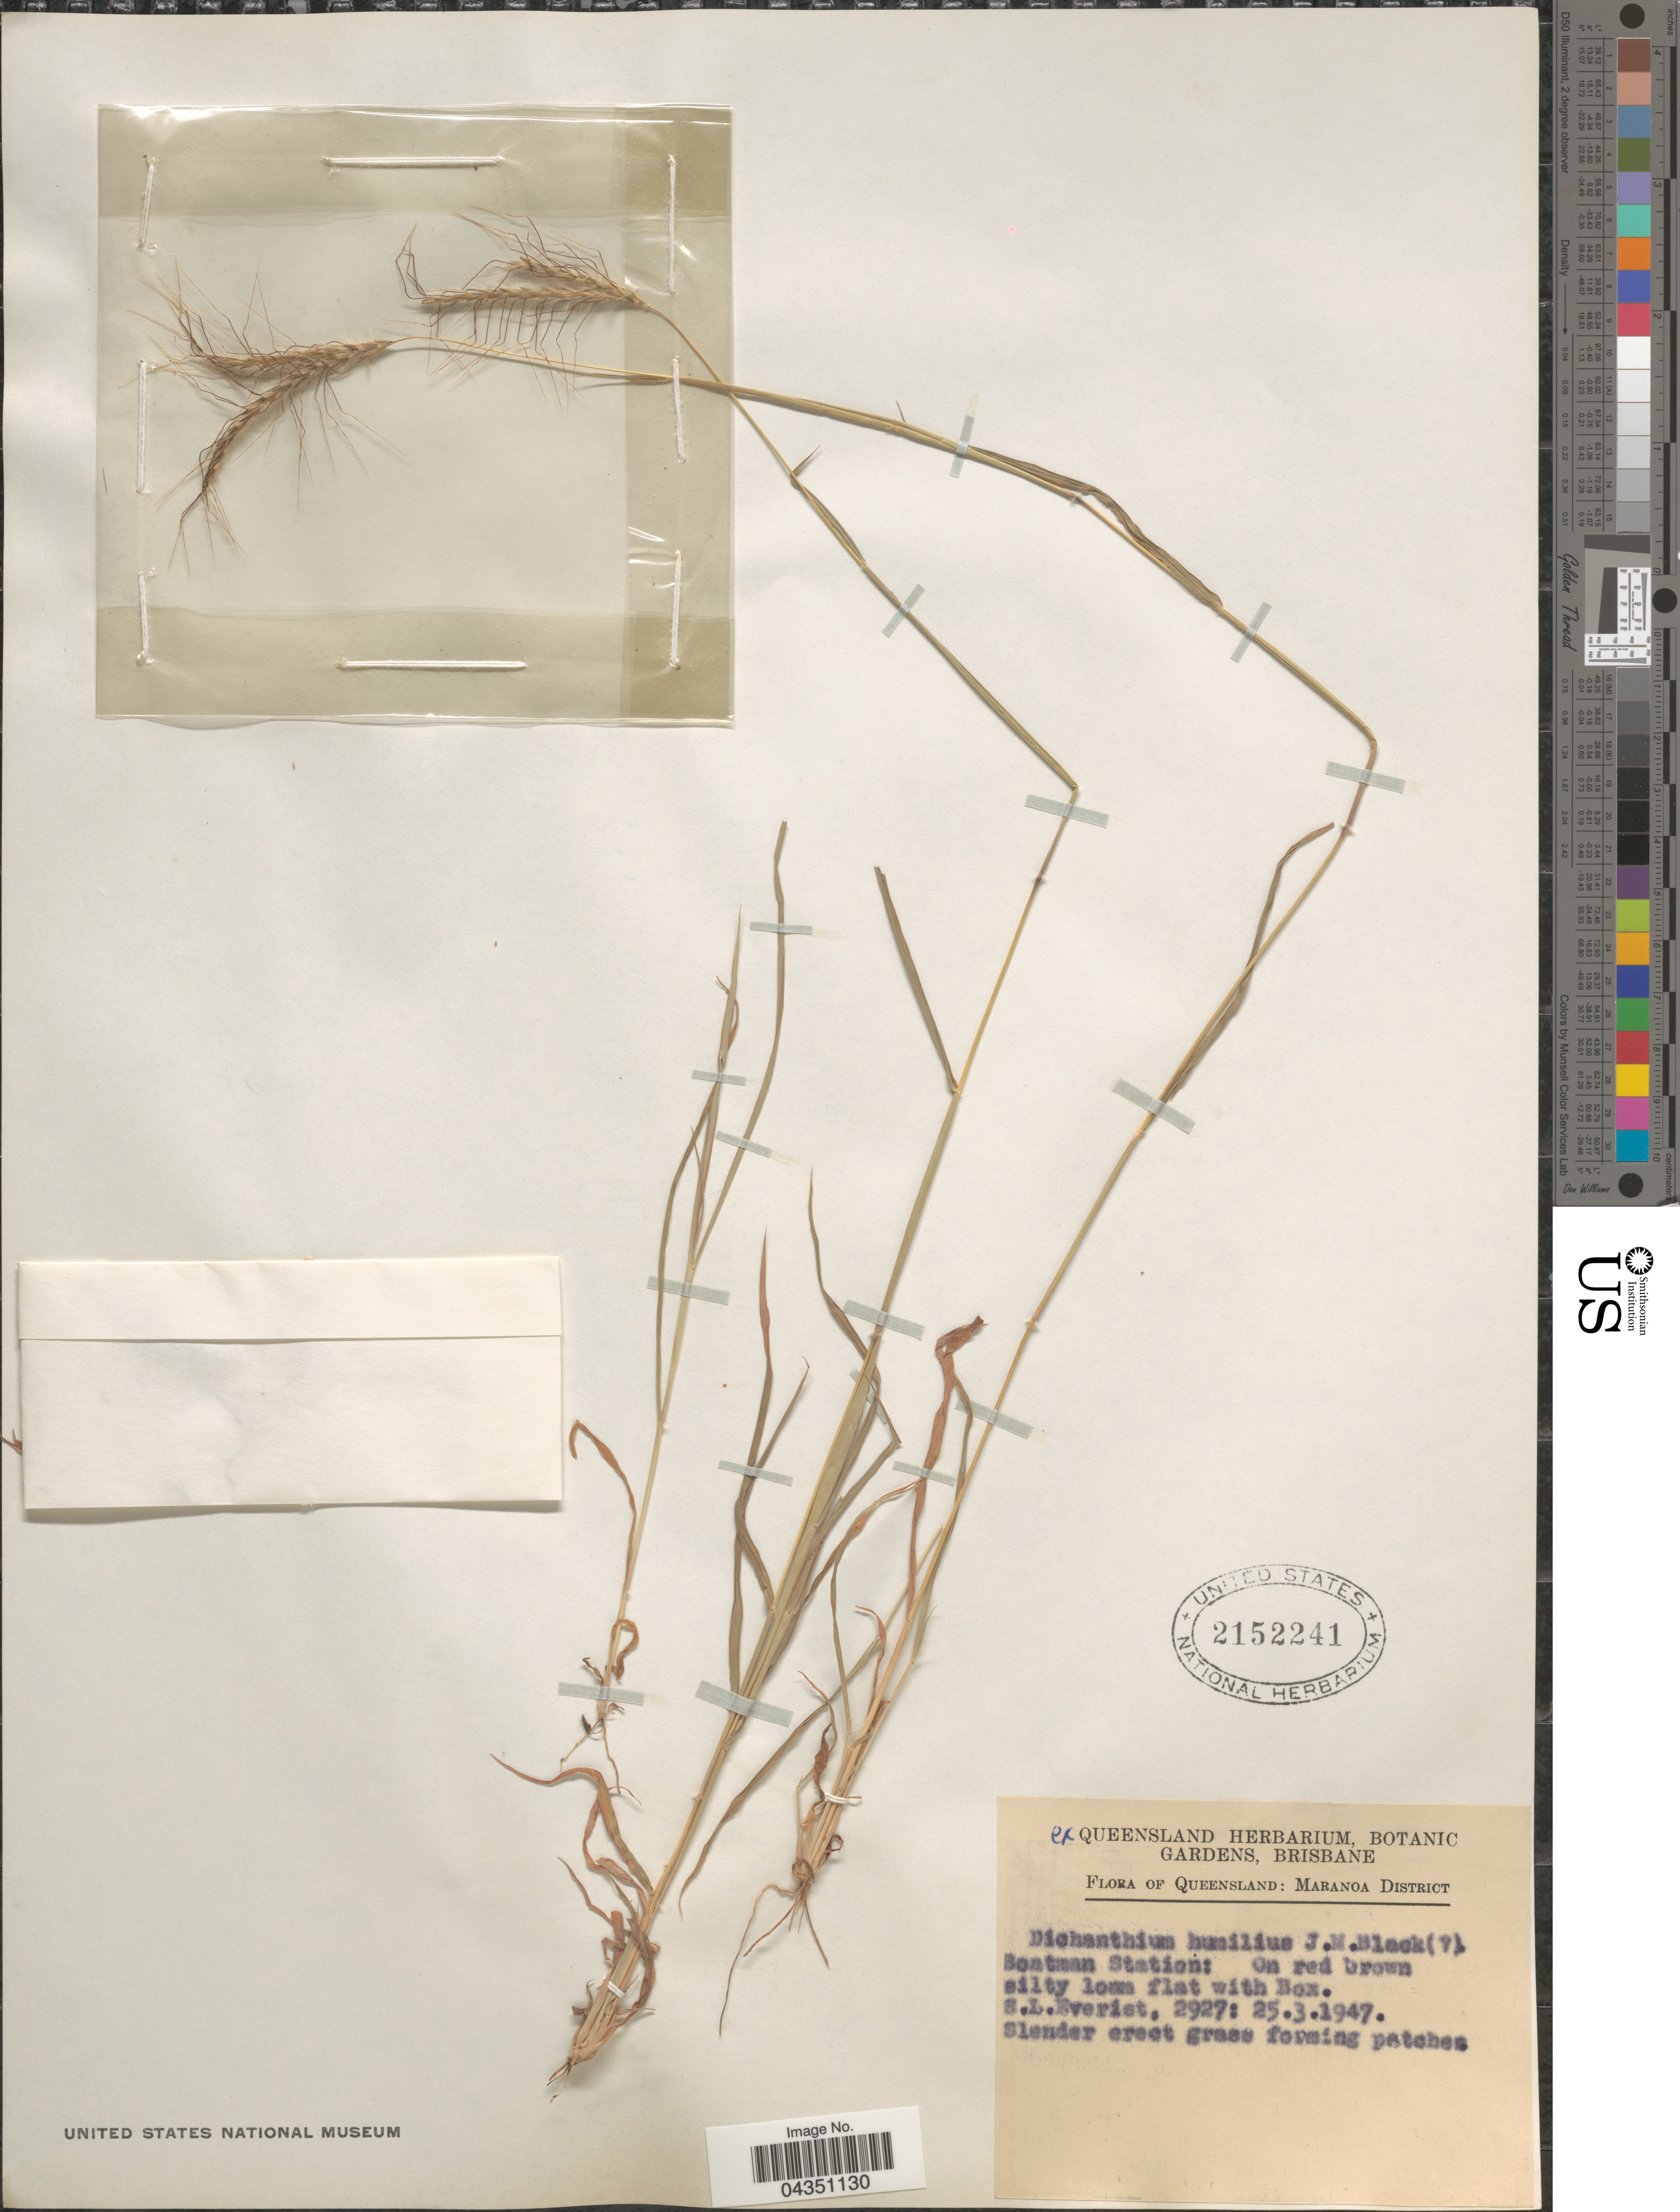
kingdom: Plantae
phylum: Tracheophyta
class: Liliopsida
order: Poales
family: Poaceae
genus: Dichanthium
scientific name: Dichanthium sericeum subsp. humilius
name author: (J.M. Black) B.K. Simon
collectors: S. Everist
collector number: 2927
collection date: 1947-03-25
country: Australia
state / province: Queensland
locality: Maranoa District. Boatman Station.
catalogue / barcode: US 2152241